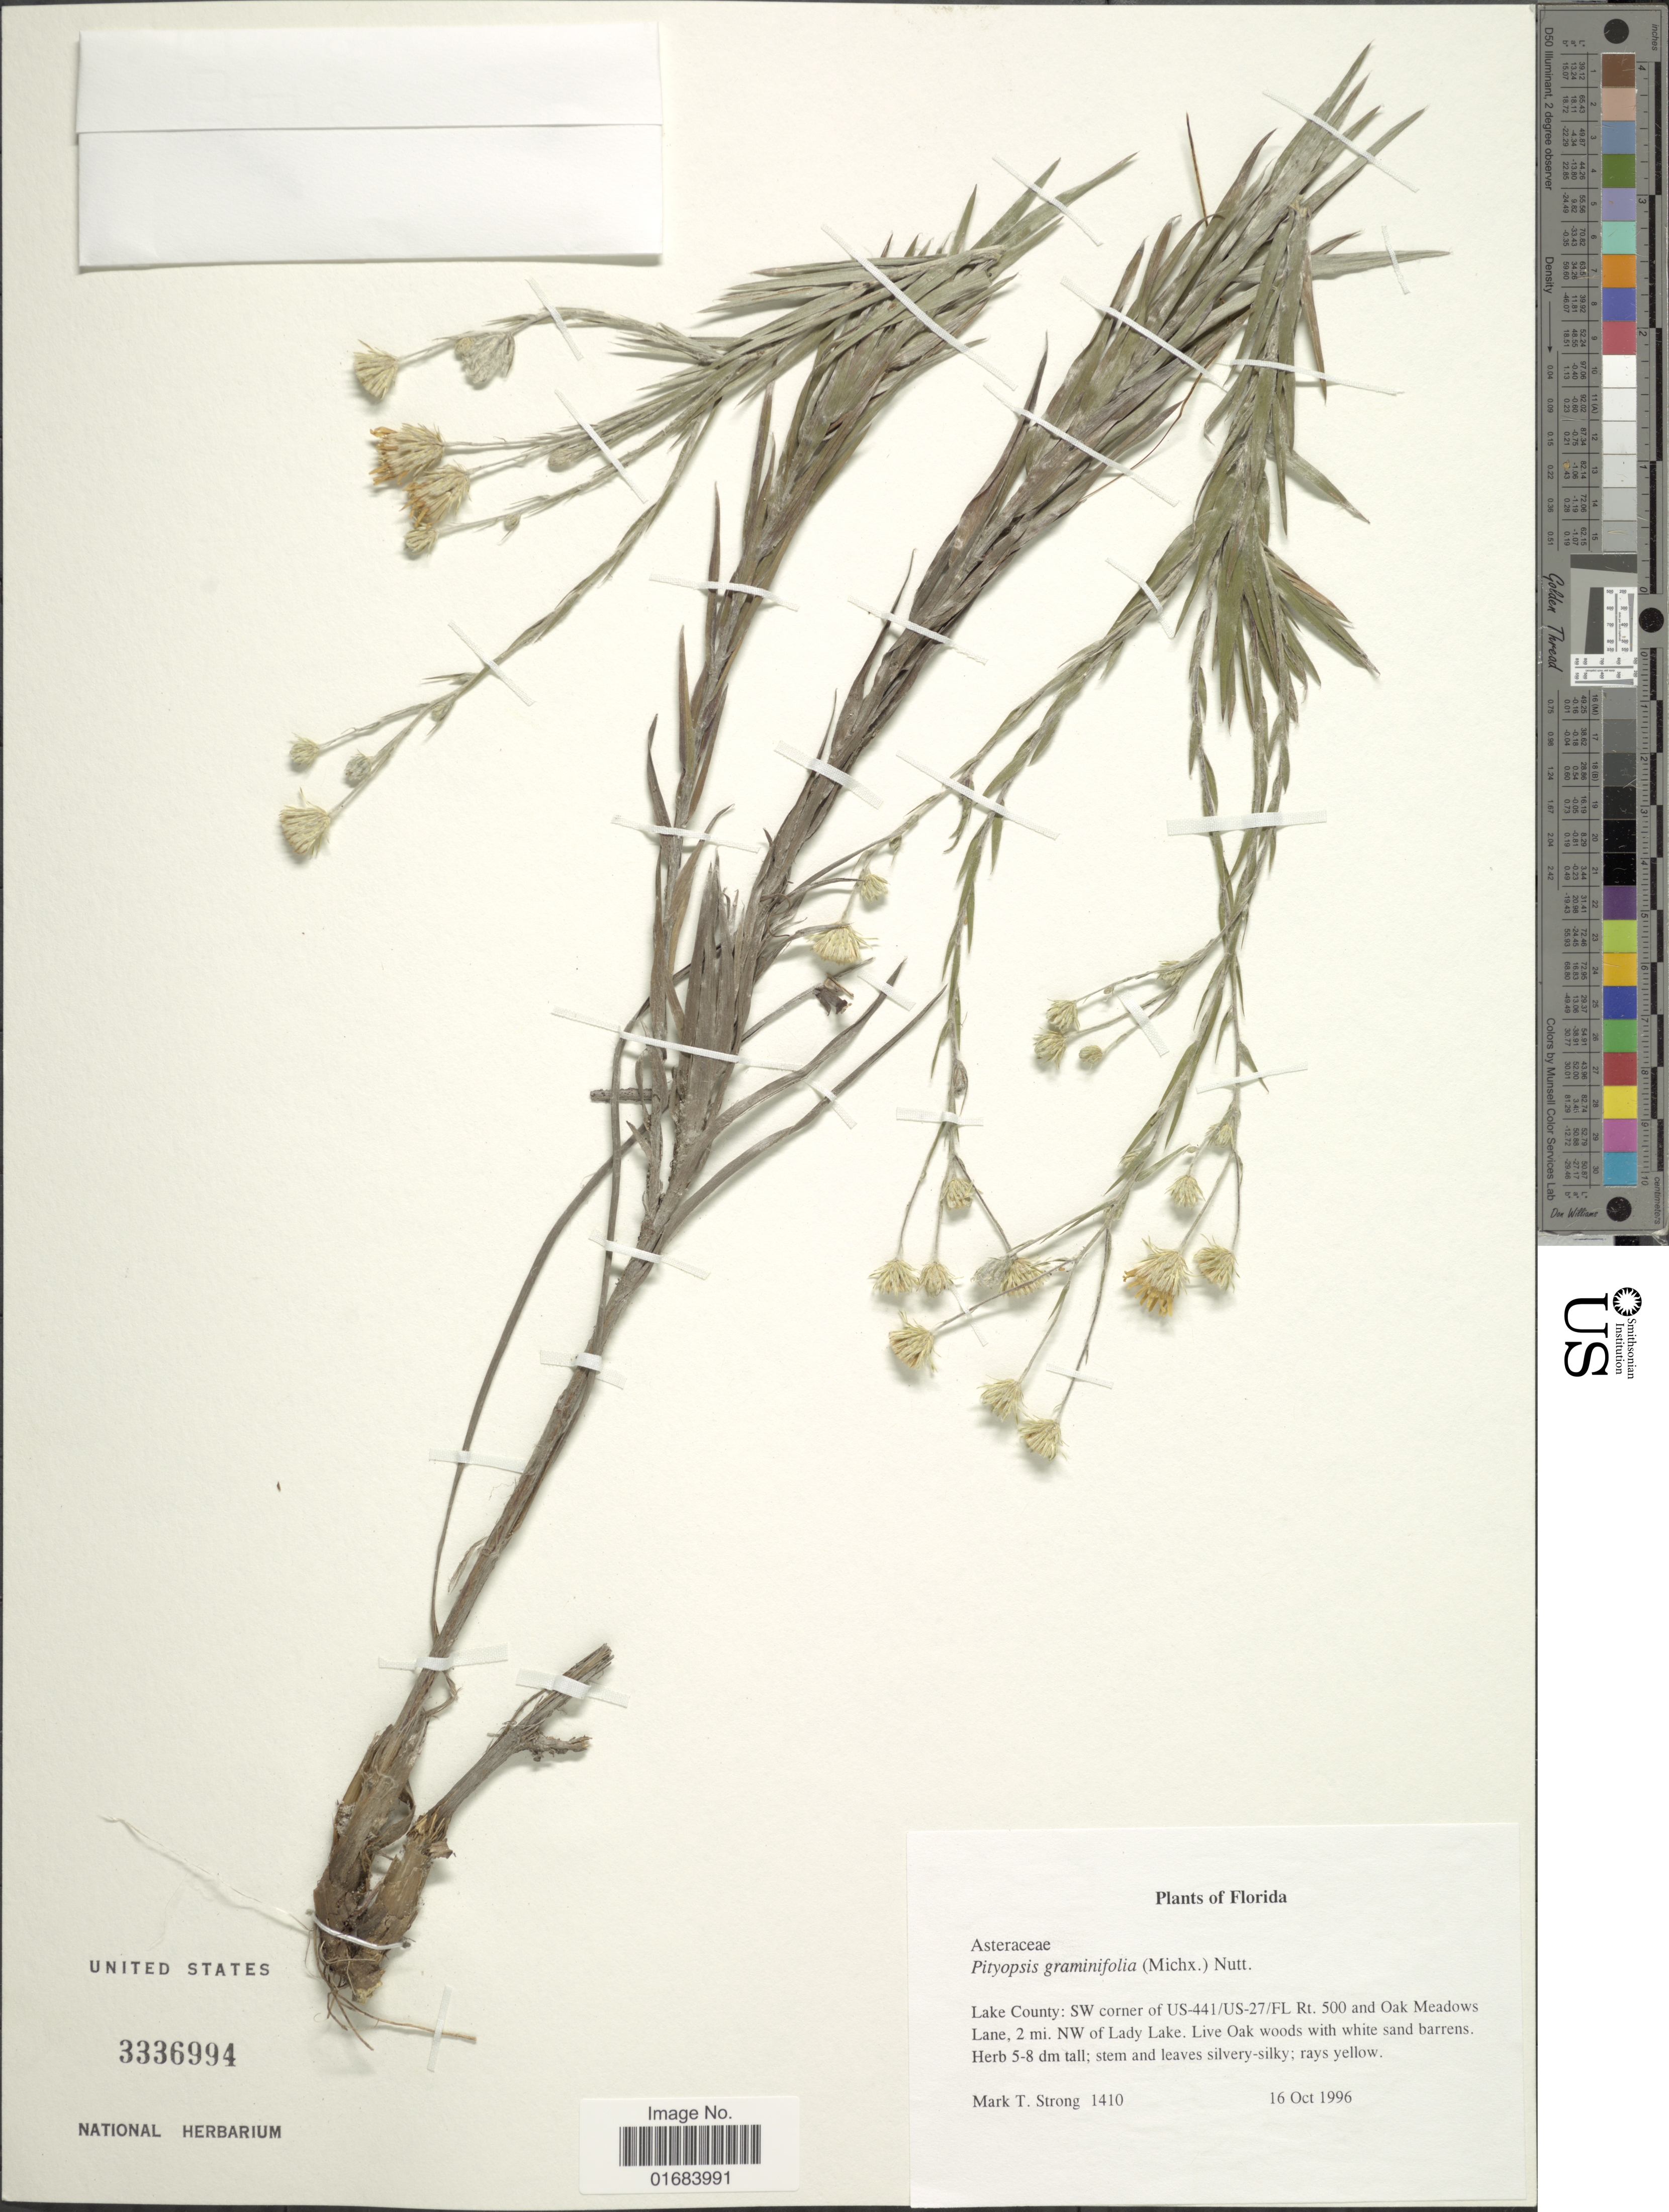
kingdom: Plantae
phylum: Tracheophyta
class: Magnoliopsida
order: Asterales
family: Asteraceae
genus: Pityopsis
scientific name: Pityopsis graminifolia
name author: (Michx.) Nutt.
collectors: M. T. Strong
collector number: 1410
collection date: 1996-10-16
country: United States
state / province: Florida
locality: Lake County: SW corner of US-441/US-27 [unsure placement]FL Rt. 500 and Oak Meadows Lane, 2 mi. NW of Lady Lake.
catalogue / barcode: US 3336994